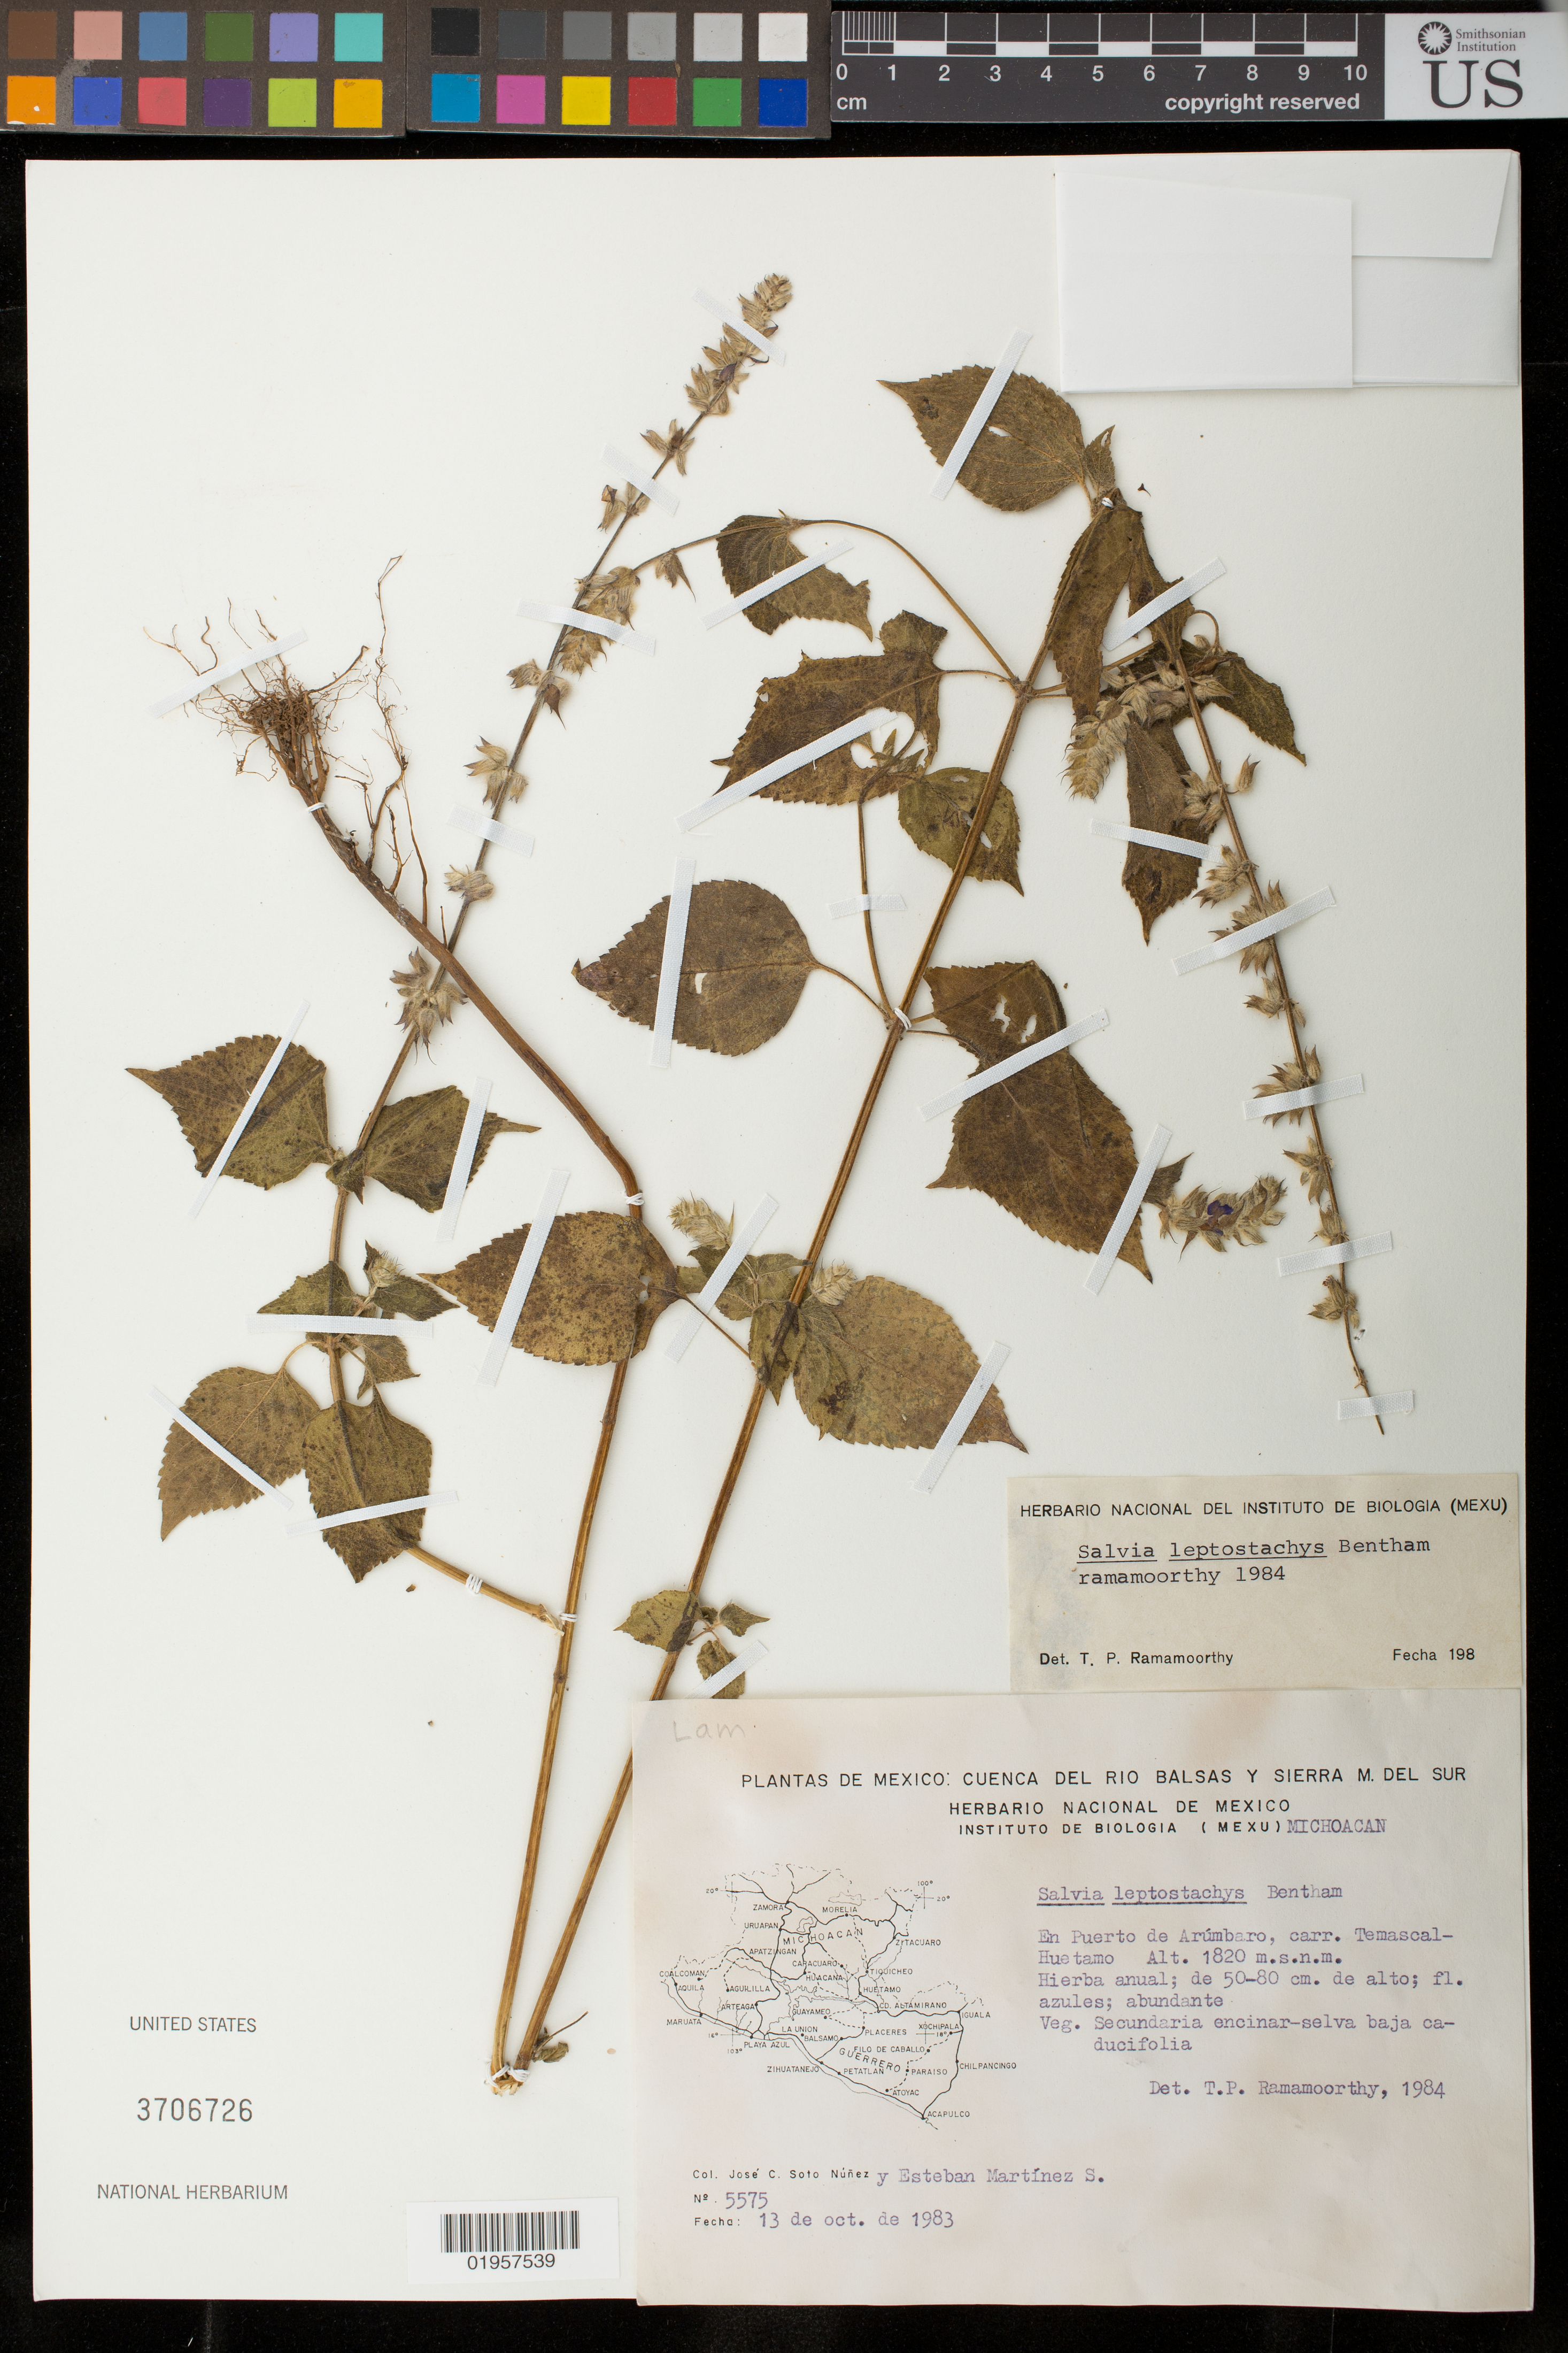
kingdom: Plantae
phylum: Tracheophyta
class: Magnoliopsida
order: Lamiales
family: Lamiaceae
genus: Salvia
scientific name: Salvia leptostachys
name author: Benth.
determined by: Ramamoorthy, T. P.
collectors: J. C. Soto Núñez & E. Martínez S.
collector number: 5575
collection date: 1983-10-13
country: Mexico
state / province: Michoacán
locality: Puerto de Arúmbaro, carr. Temascal - Huetamo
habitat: Secundaria encinar-selva baja caducifolia; abundante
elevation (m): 1820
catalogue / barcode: US 3706726